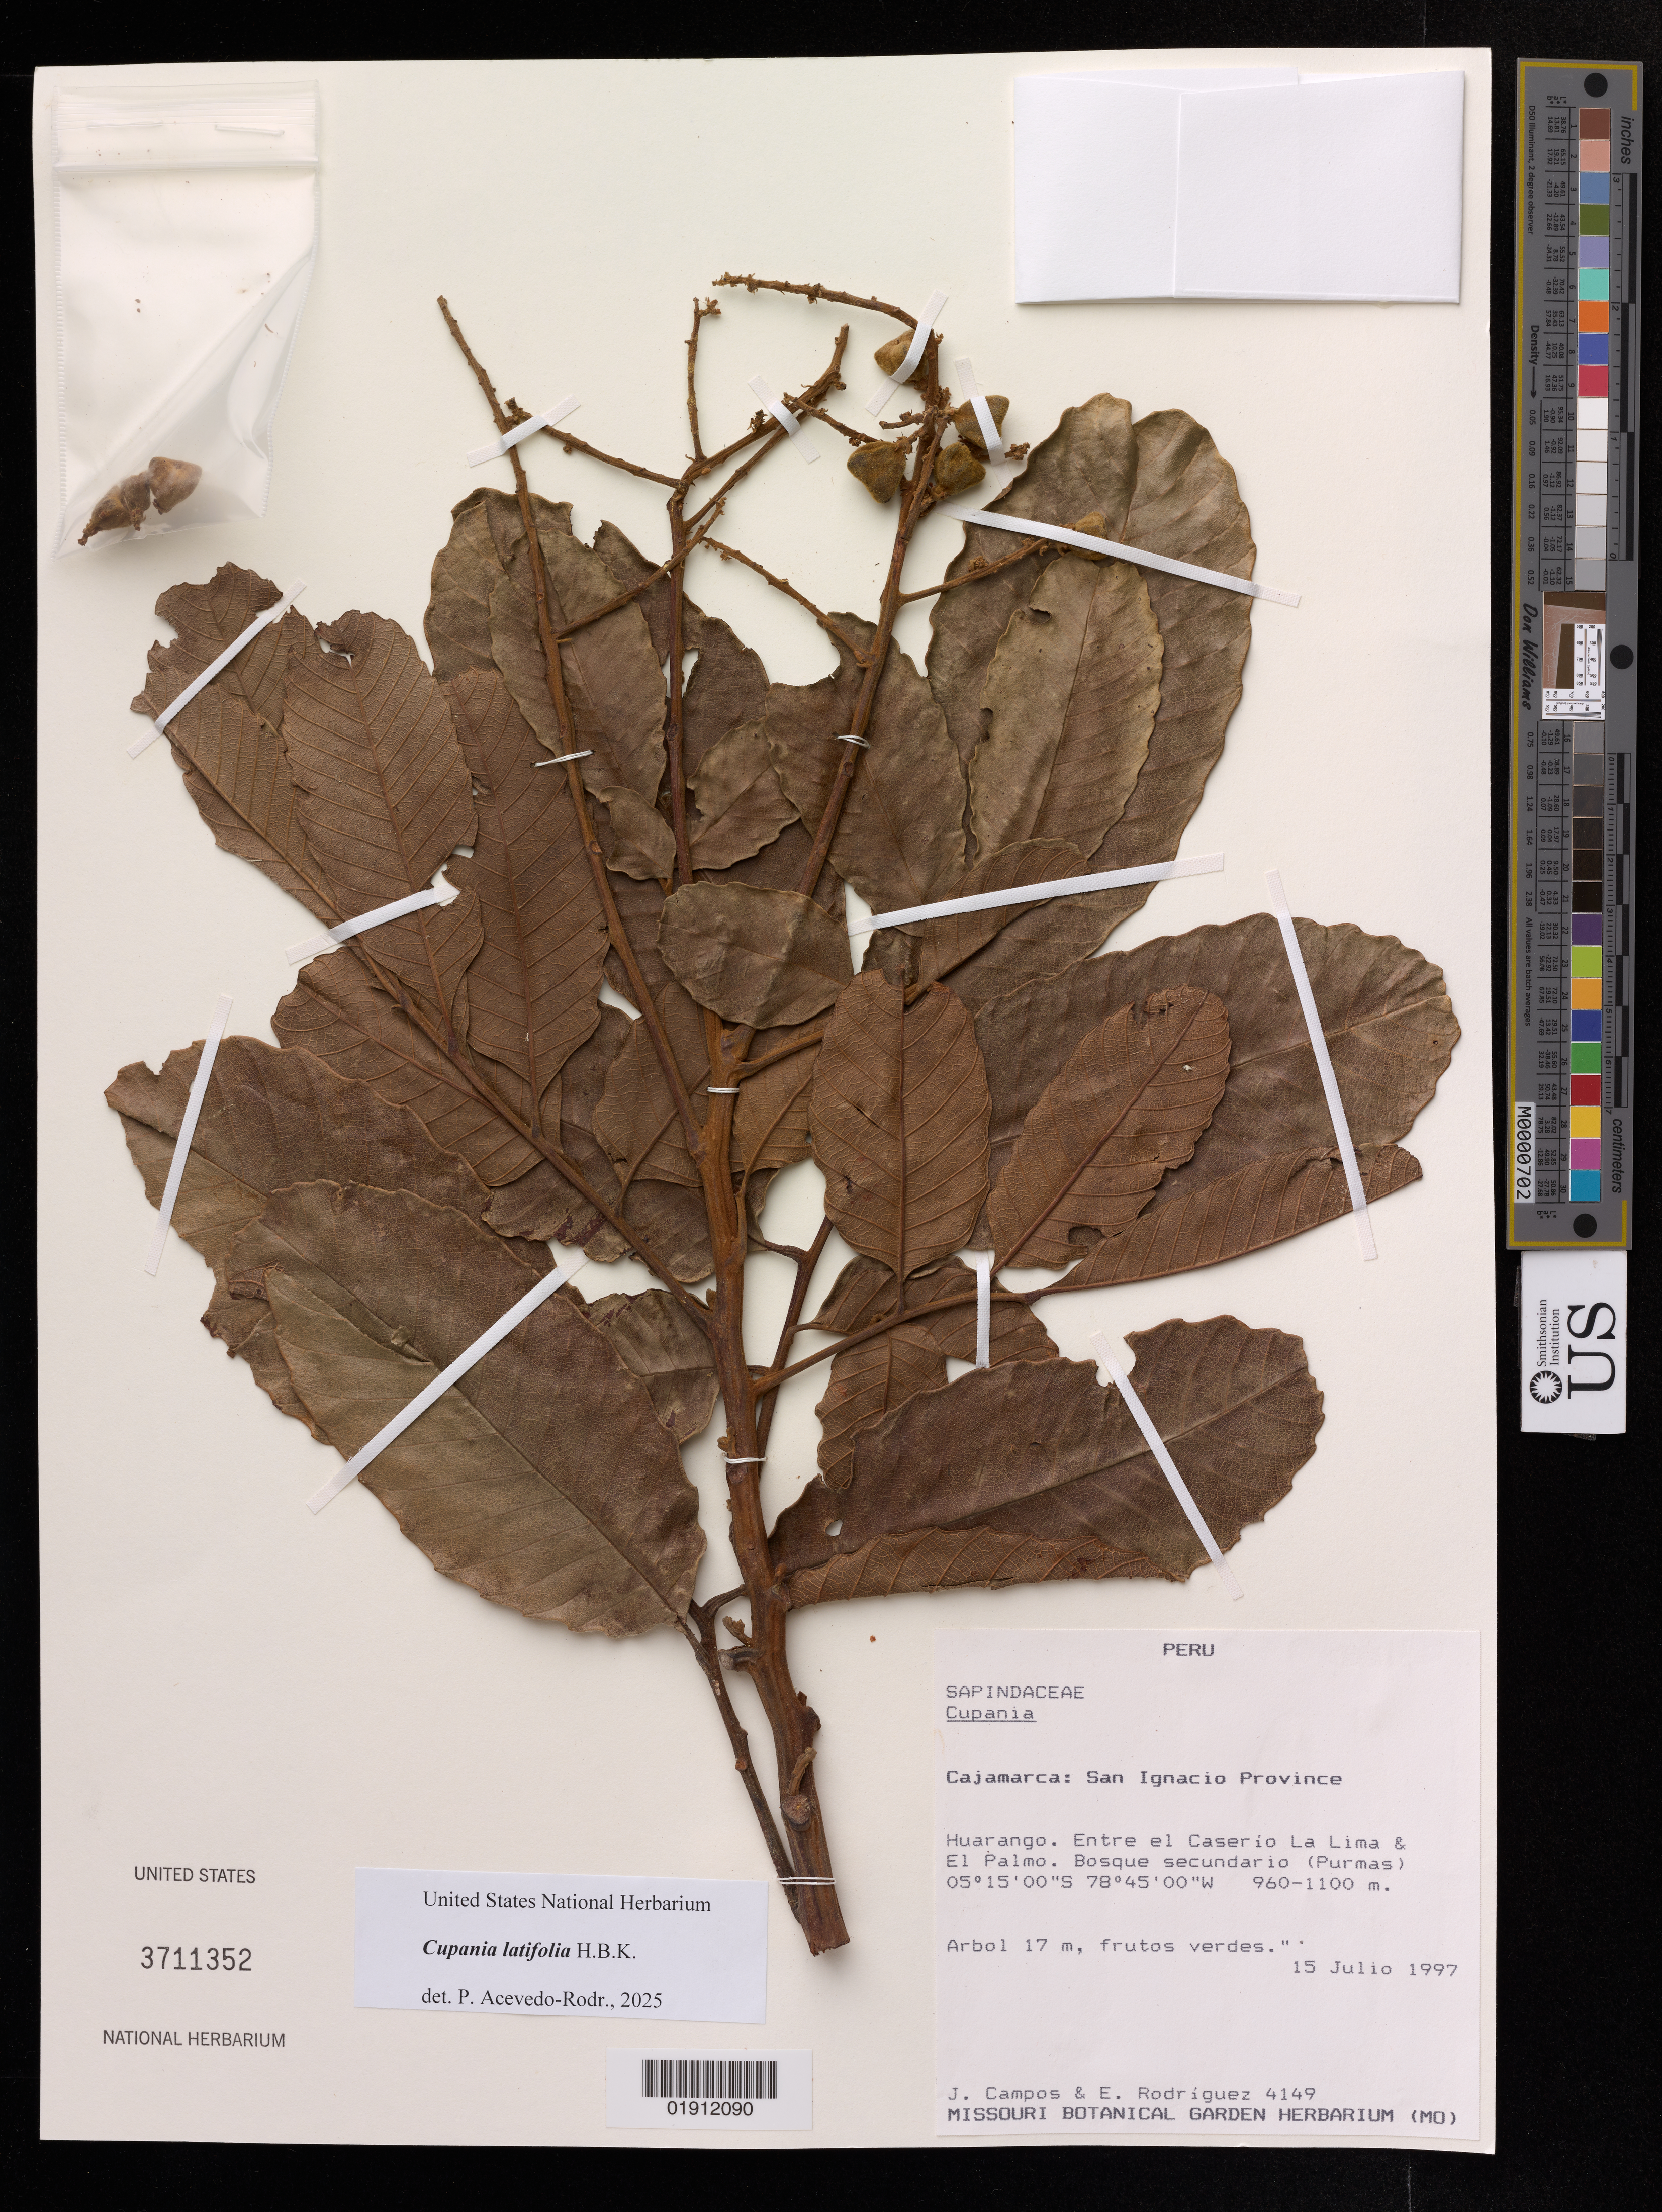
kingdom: Plantae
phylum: Tracheophyta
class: Magnoliopsida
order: Sapindales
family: Sapindaceae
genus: Cupania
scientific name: Cupania latifolia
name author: Kunth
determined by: Acevedo-Rodriguez, P., (US), Smithsonian Institution - National Museum of Natural History (UNITED STATES)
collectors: J. Campos & E. Rodriguez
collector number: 4149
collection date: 1997-07-15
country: Peru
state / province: Cajamarca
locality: San Ignacio Province; Huarango. Entre el Caserío La lima & El Palmo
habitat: Bosque secundario (Purmas)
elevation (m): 960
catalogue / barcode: US 3711352